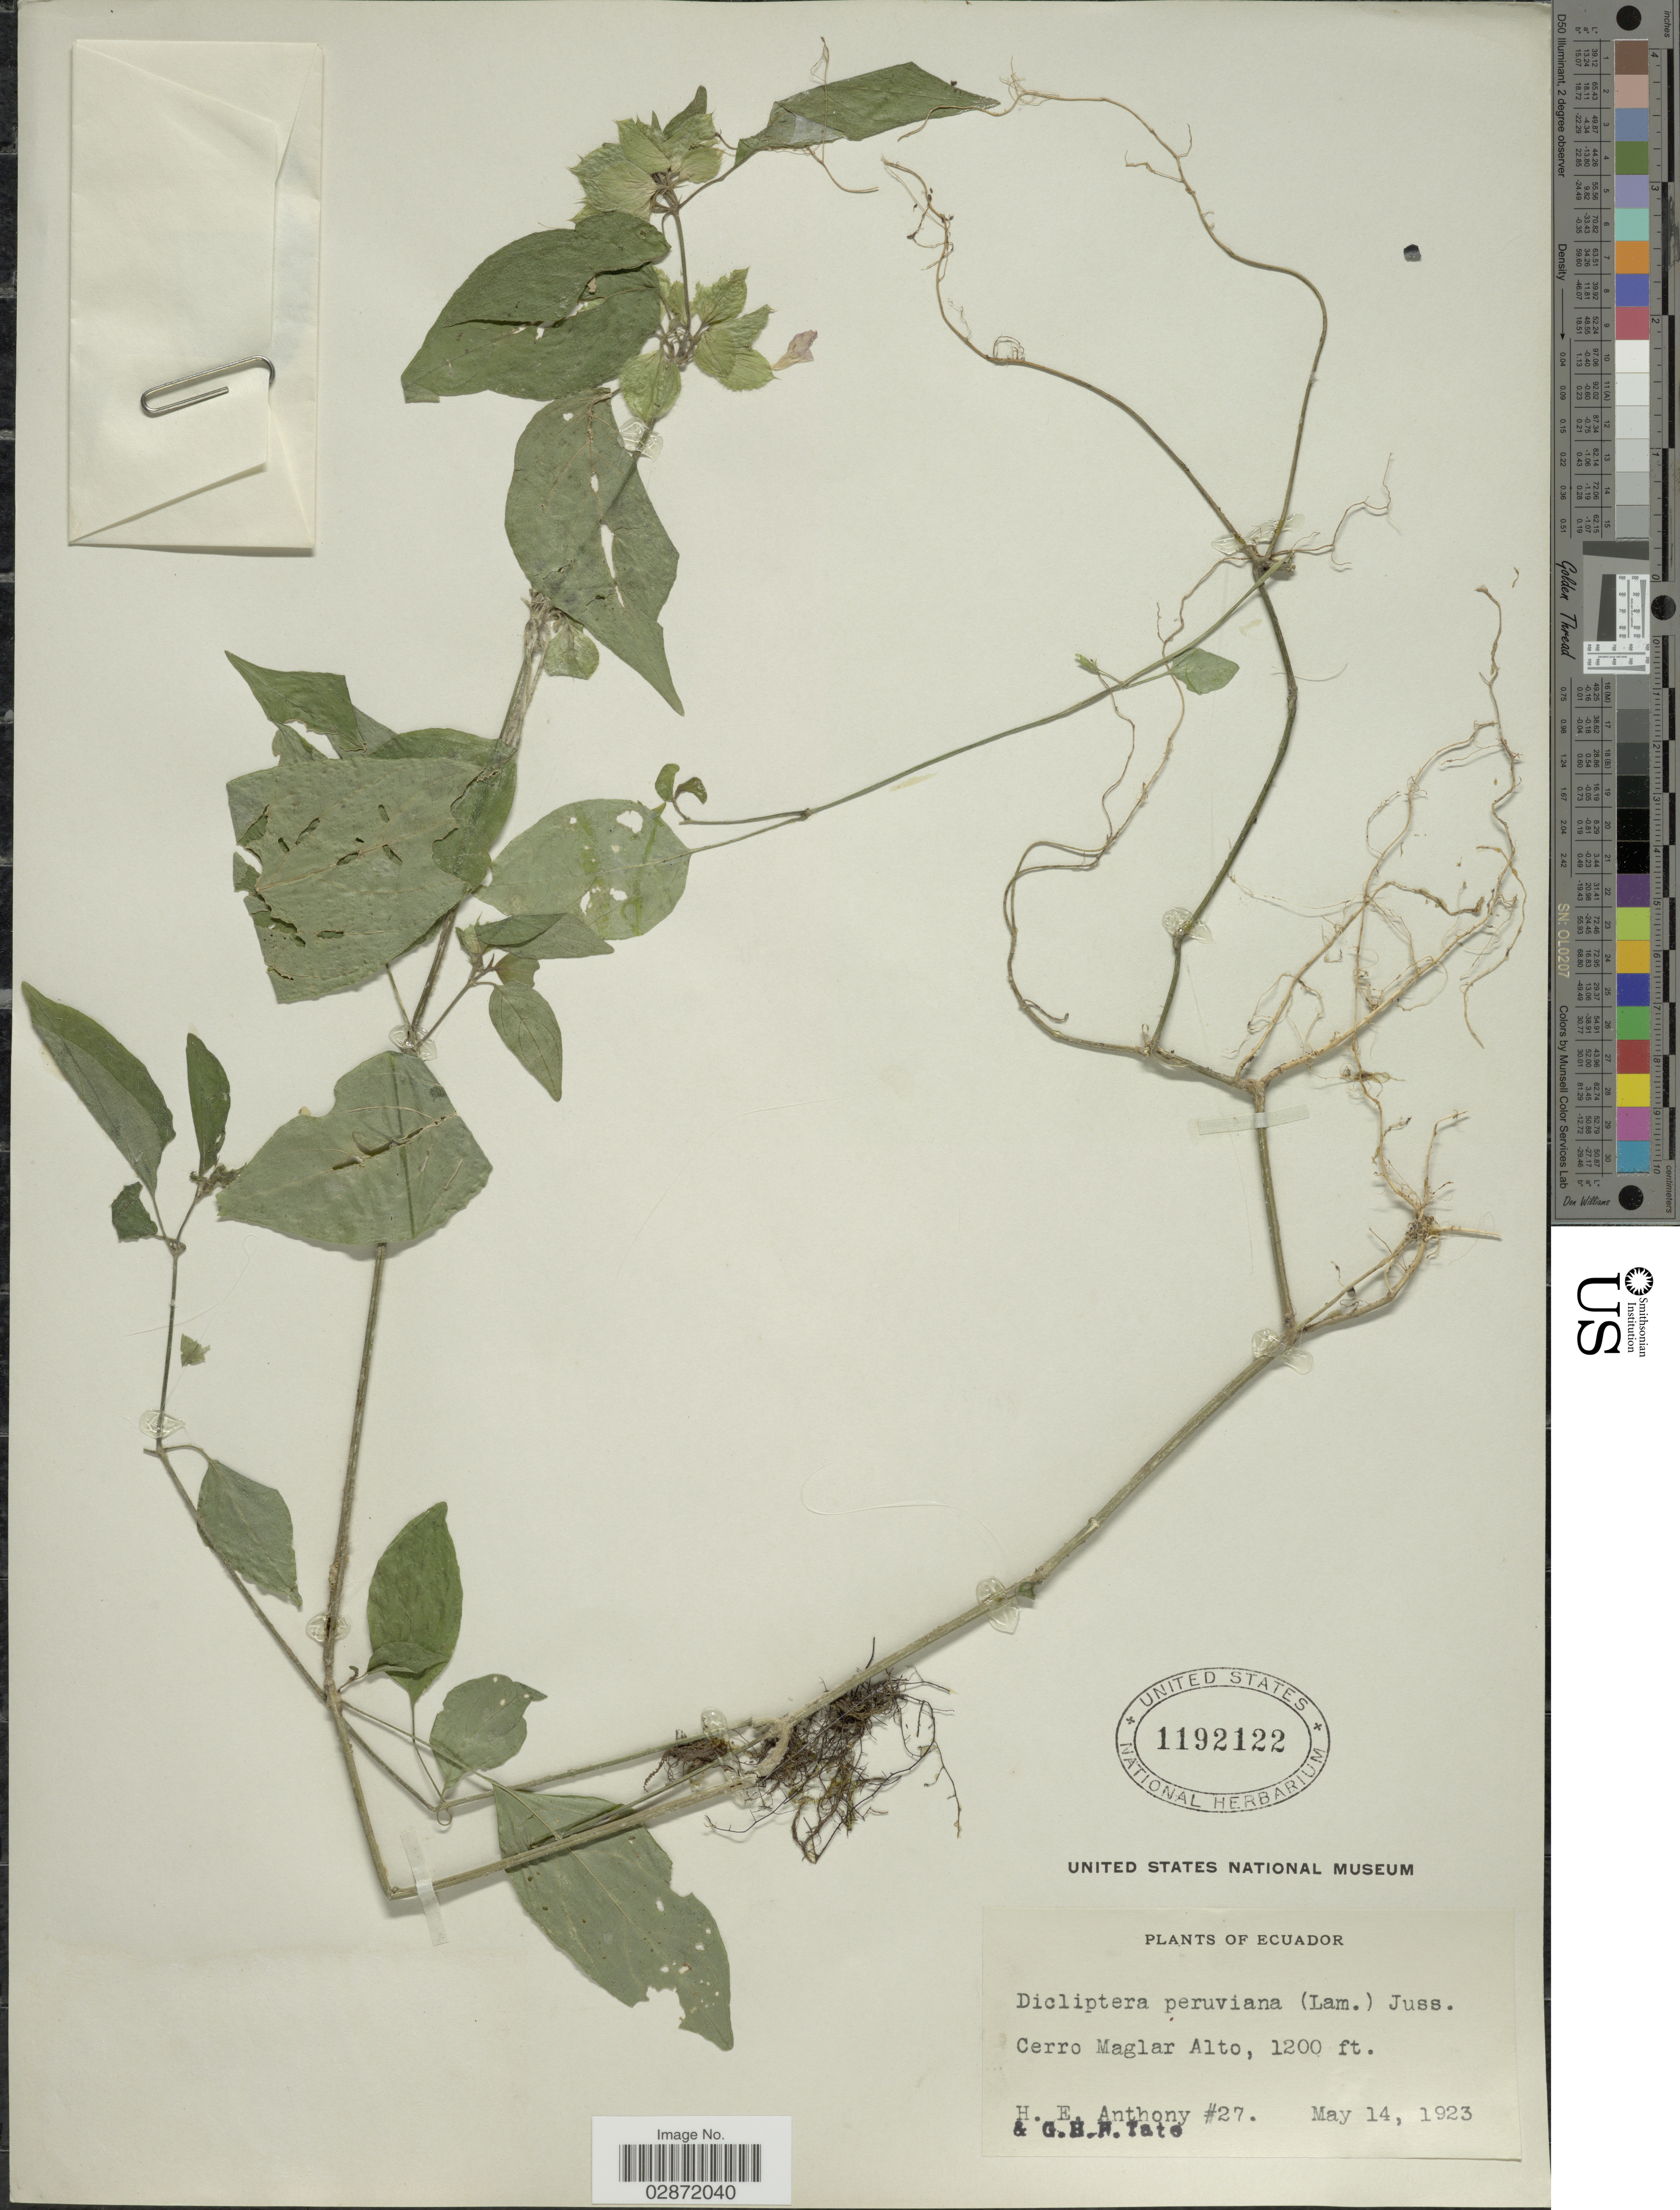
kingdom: Plantae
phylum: Tracheophyta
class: Magnoliopsida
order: Lamiales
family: Acanthaceae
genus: Dicliptera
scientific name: Dicliptera peruviana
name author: (Ruiz & Pav.) Juss.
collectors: H. E. Anthony & G. H. H.Tate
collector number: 27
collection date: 1923-05-14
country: Ecuador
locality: Cerro Maglar Alto.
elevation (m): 366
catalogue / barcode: US 1192122